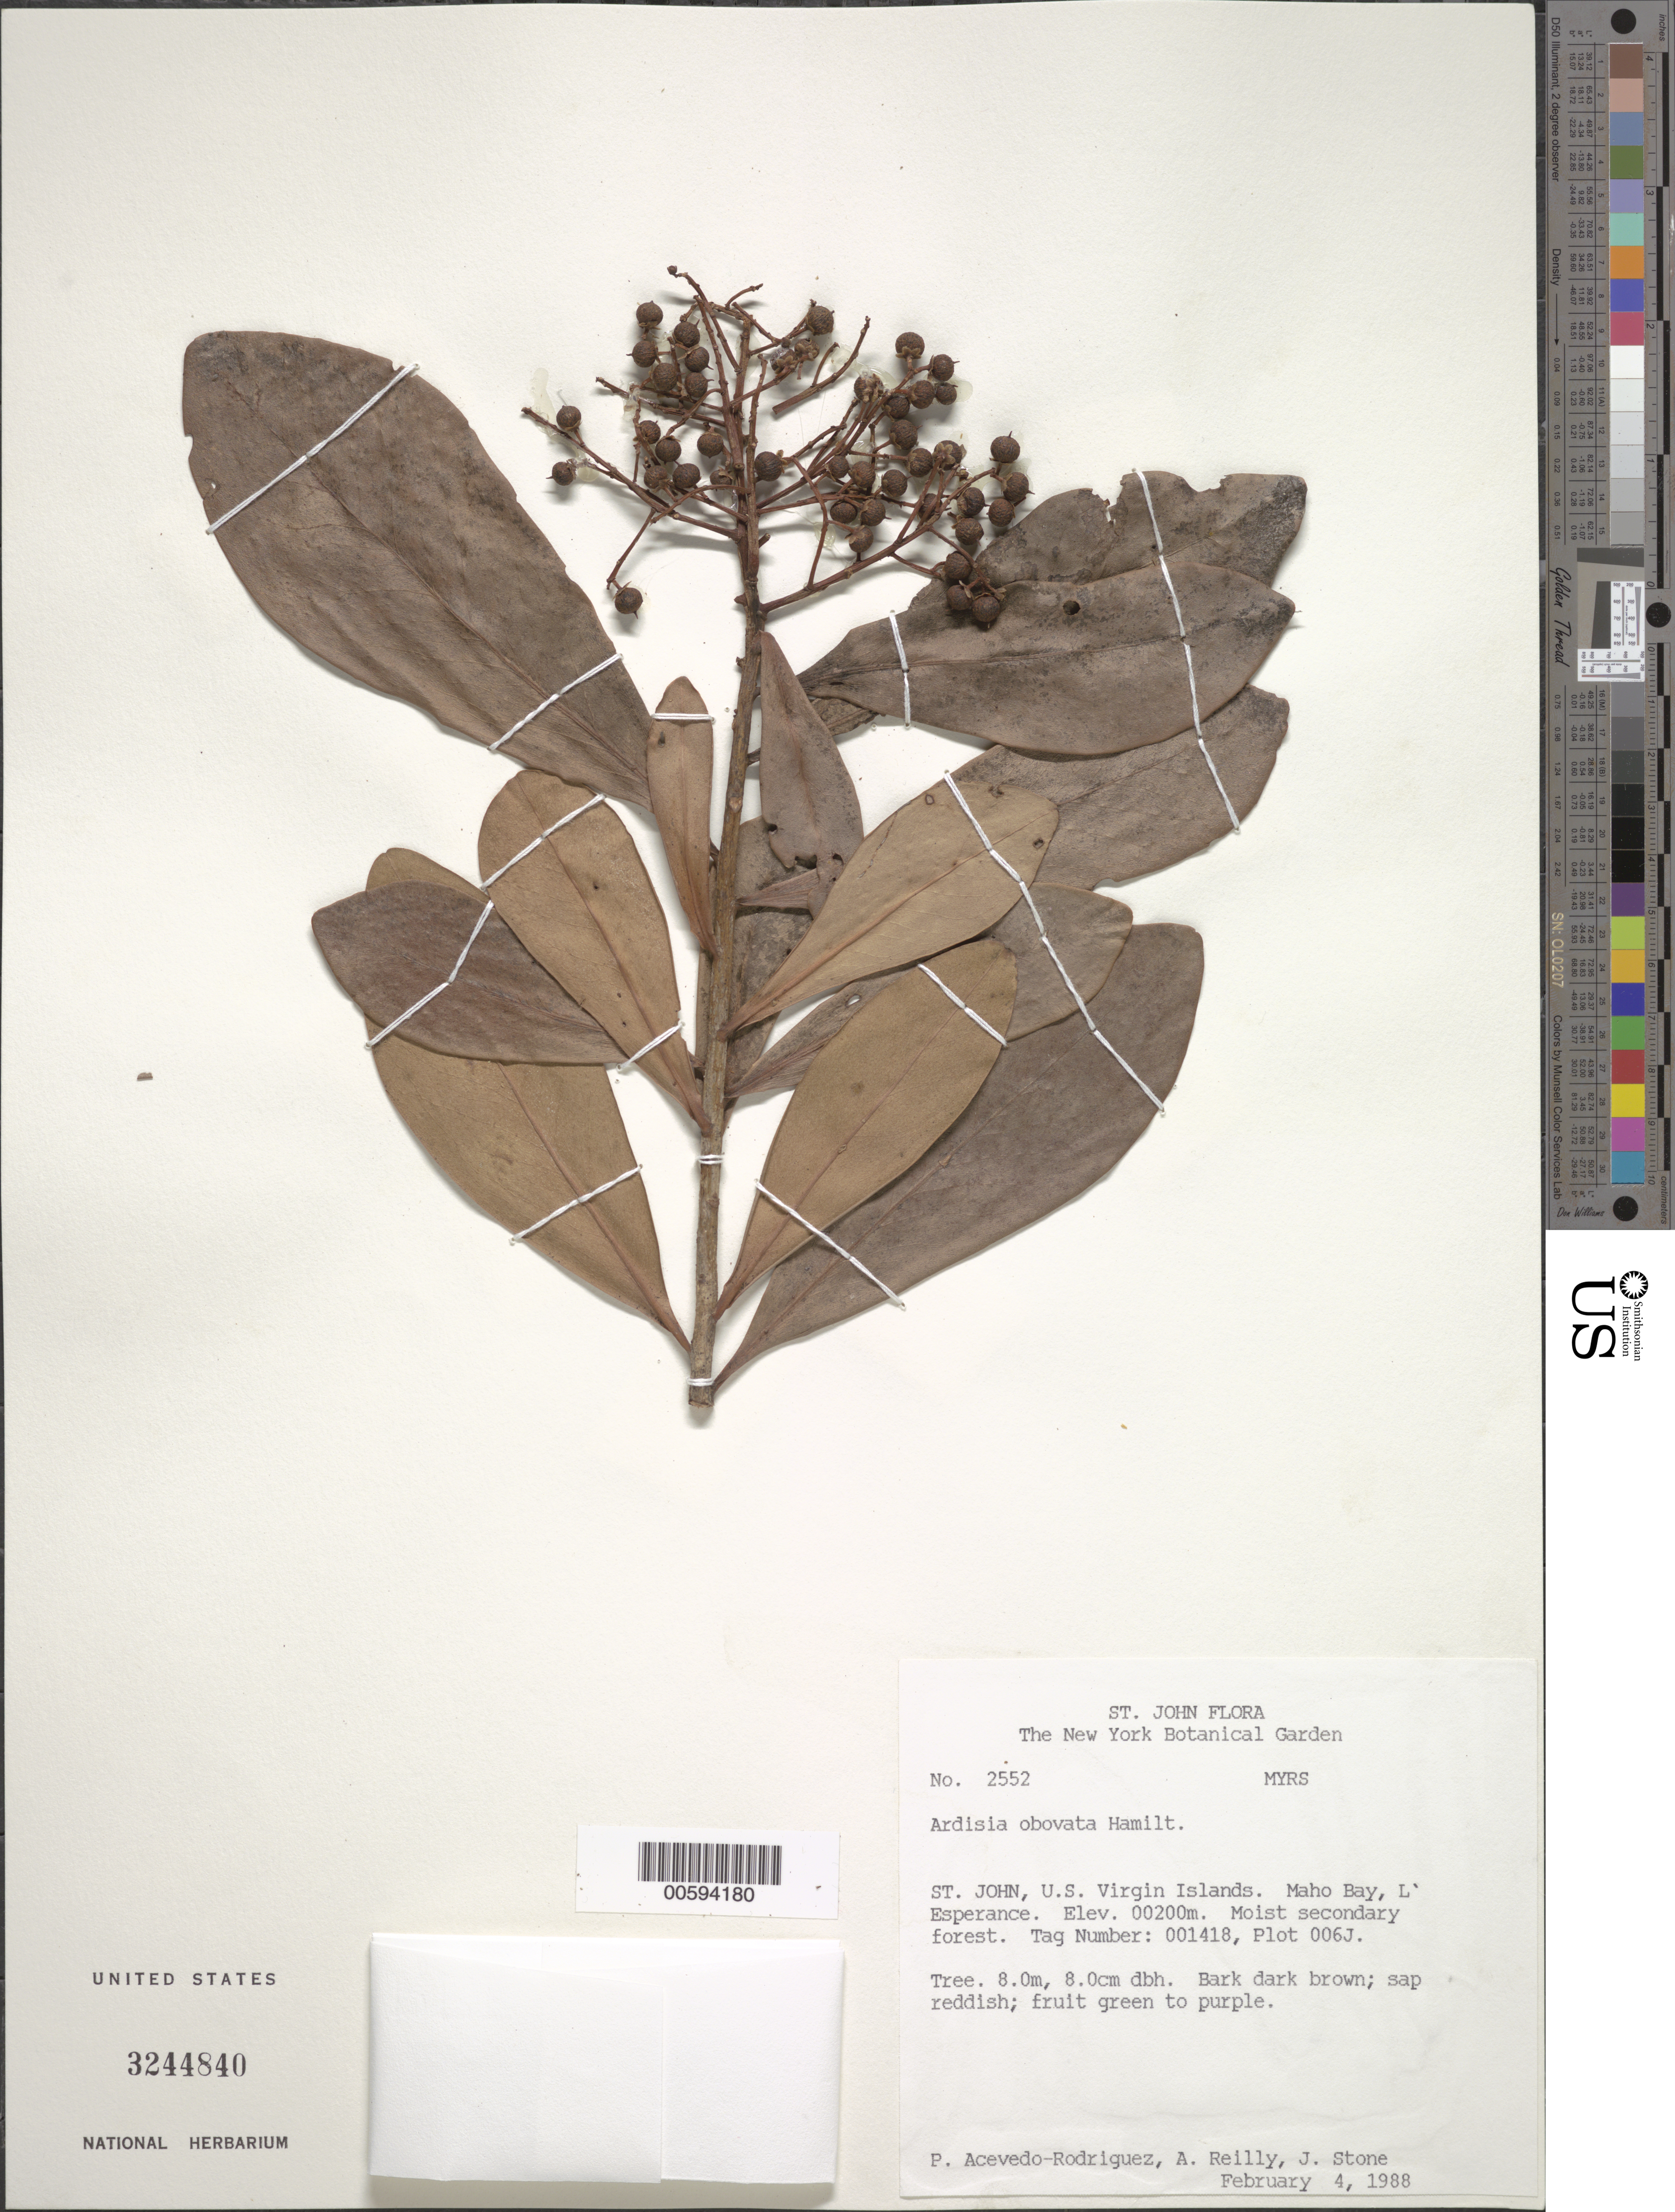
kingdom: Plantae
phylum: Tracheophyta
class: Magnoliopsida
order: Ericales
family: Primulaceae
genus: Ardisia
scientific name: Ardisia obovata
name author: Desv. ex Ham.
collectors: P. Acevedo-Rodr., A. Reilly & J. Stone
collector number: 2552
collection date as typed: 04 Feb 1988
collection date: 1988-02-04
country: U.S. Virgin Islands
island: St. John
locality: Cruz Bay Quarter; Area surrounding L' Esperence ruins, in permanent vegetation study plot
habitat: Moist secondary forest.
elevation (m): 200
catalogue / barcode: US 3244840